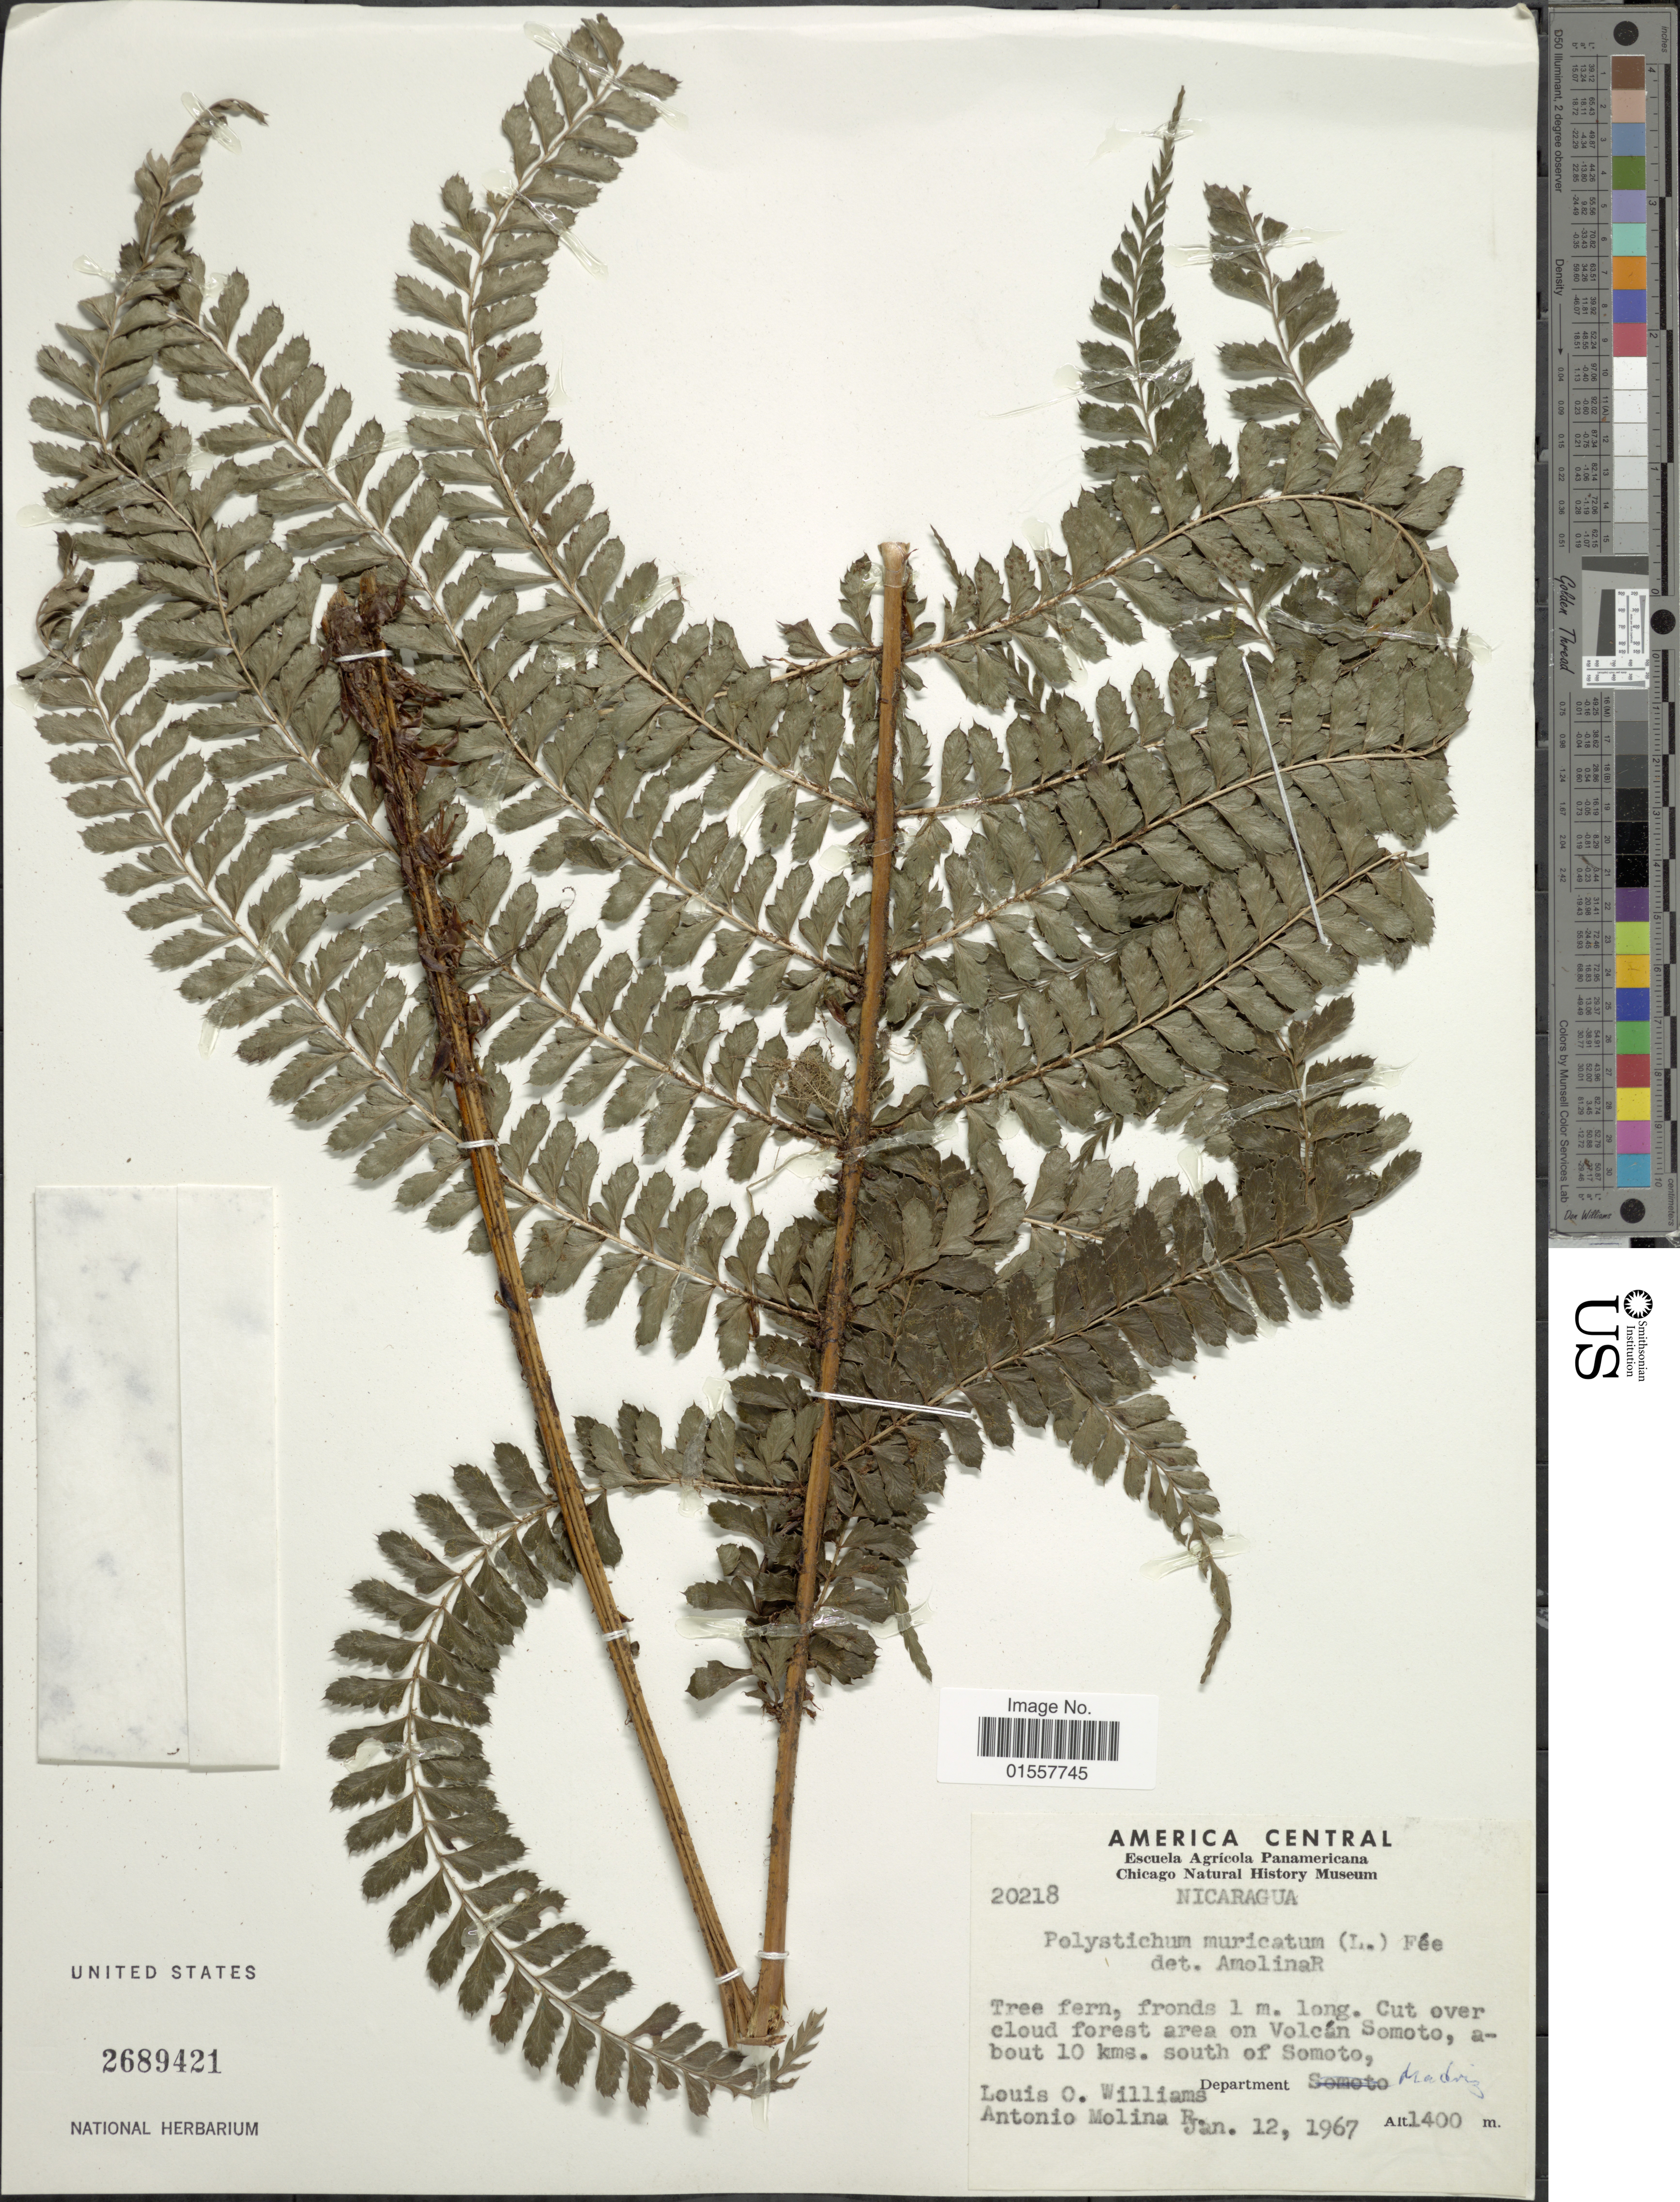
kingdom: Plantae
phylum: Tracheophyta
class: Polypodiopsida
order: Polypodiales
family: Dryopteridaceae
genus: Polystichum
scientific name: Polystichum muricatum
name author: (L.) Fée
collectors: L. O. Williams & A. Molina R.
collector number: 20218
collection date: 1967-01-12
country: Nicaragua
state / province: Madriz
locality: America Central, area on Volcan Somoto, about 10 kms. south of Somoto, Department Madriz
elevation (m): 1400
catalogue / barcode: US 2689421